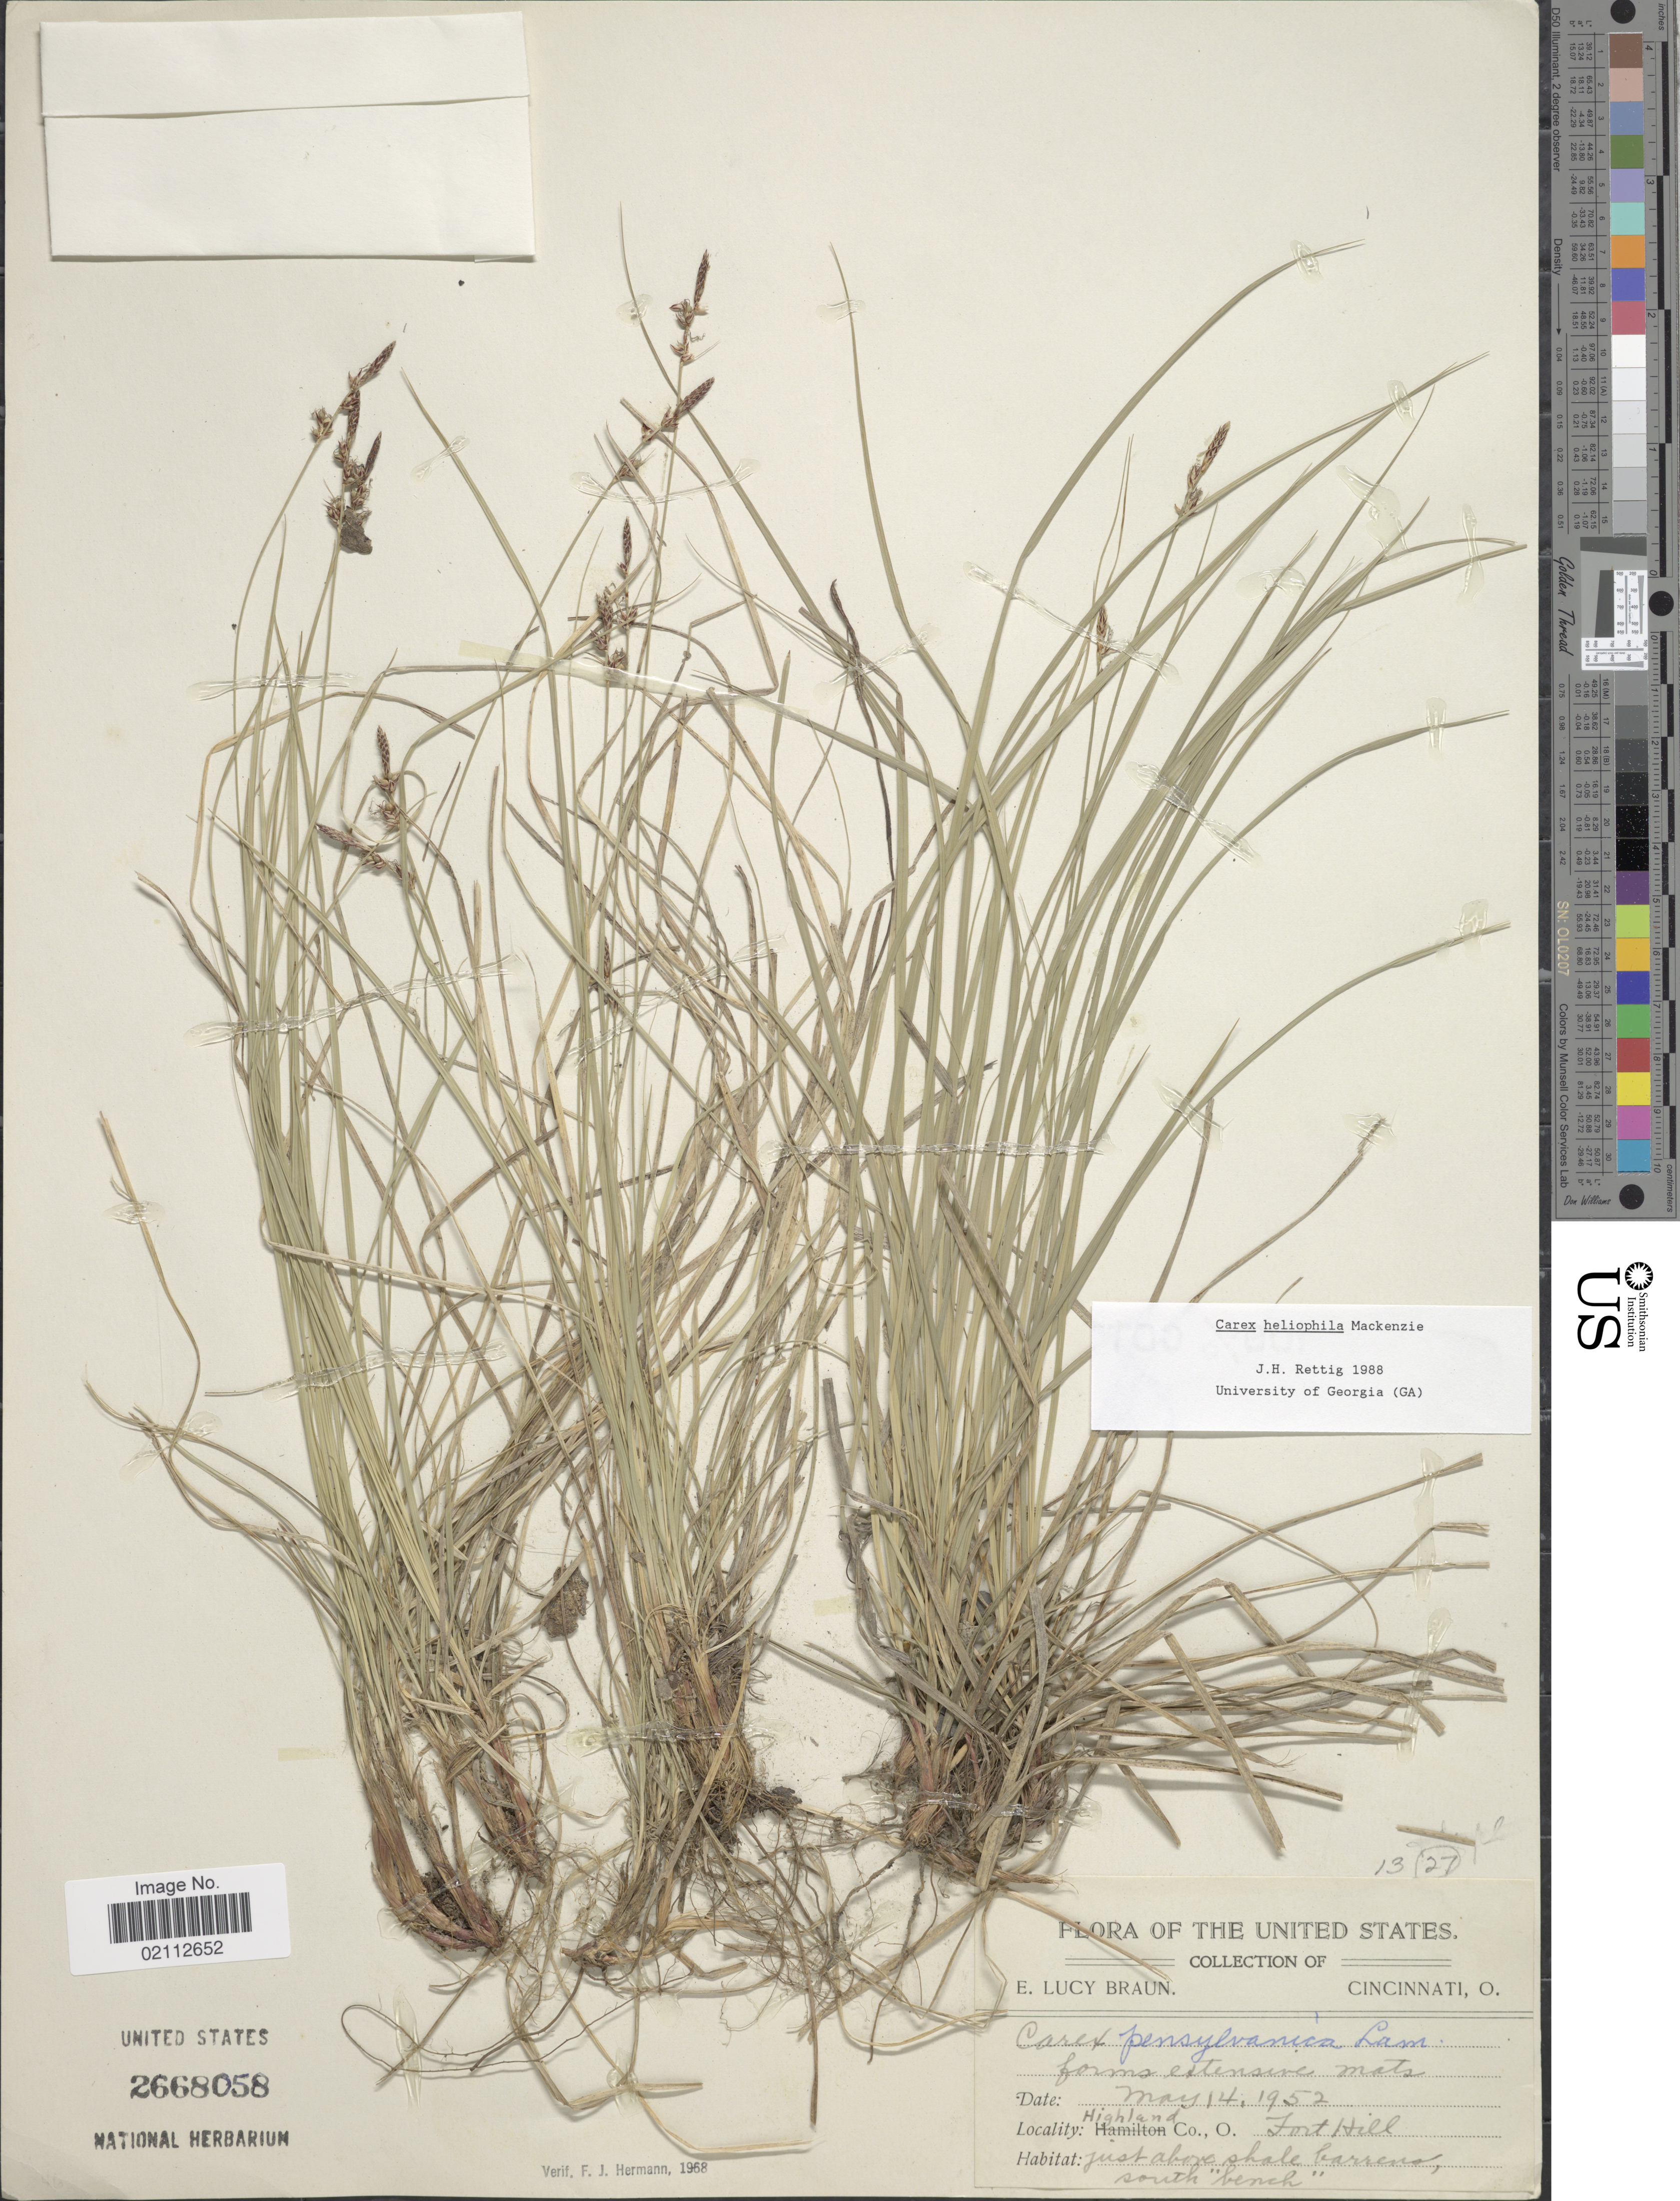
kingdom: Plantae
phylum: Tracheophyta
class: Liliopsida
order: Poales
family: Cyperaceae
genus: Carex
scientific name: Carex heliophila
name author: Mack.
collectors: E. L. Braun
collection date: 1952-05-14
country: United States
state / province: Ohio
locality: Highland Co., Fort Hill, just above shale barrens, south "bench".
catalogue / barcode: US 2668058